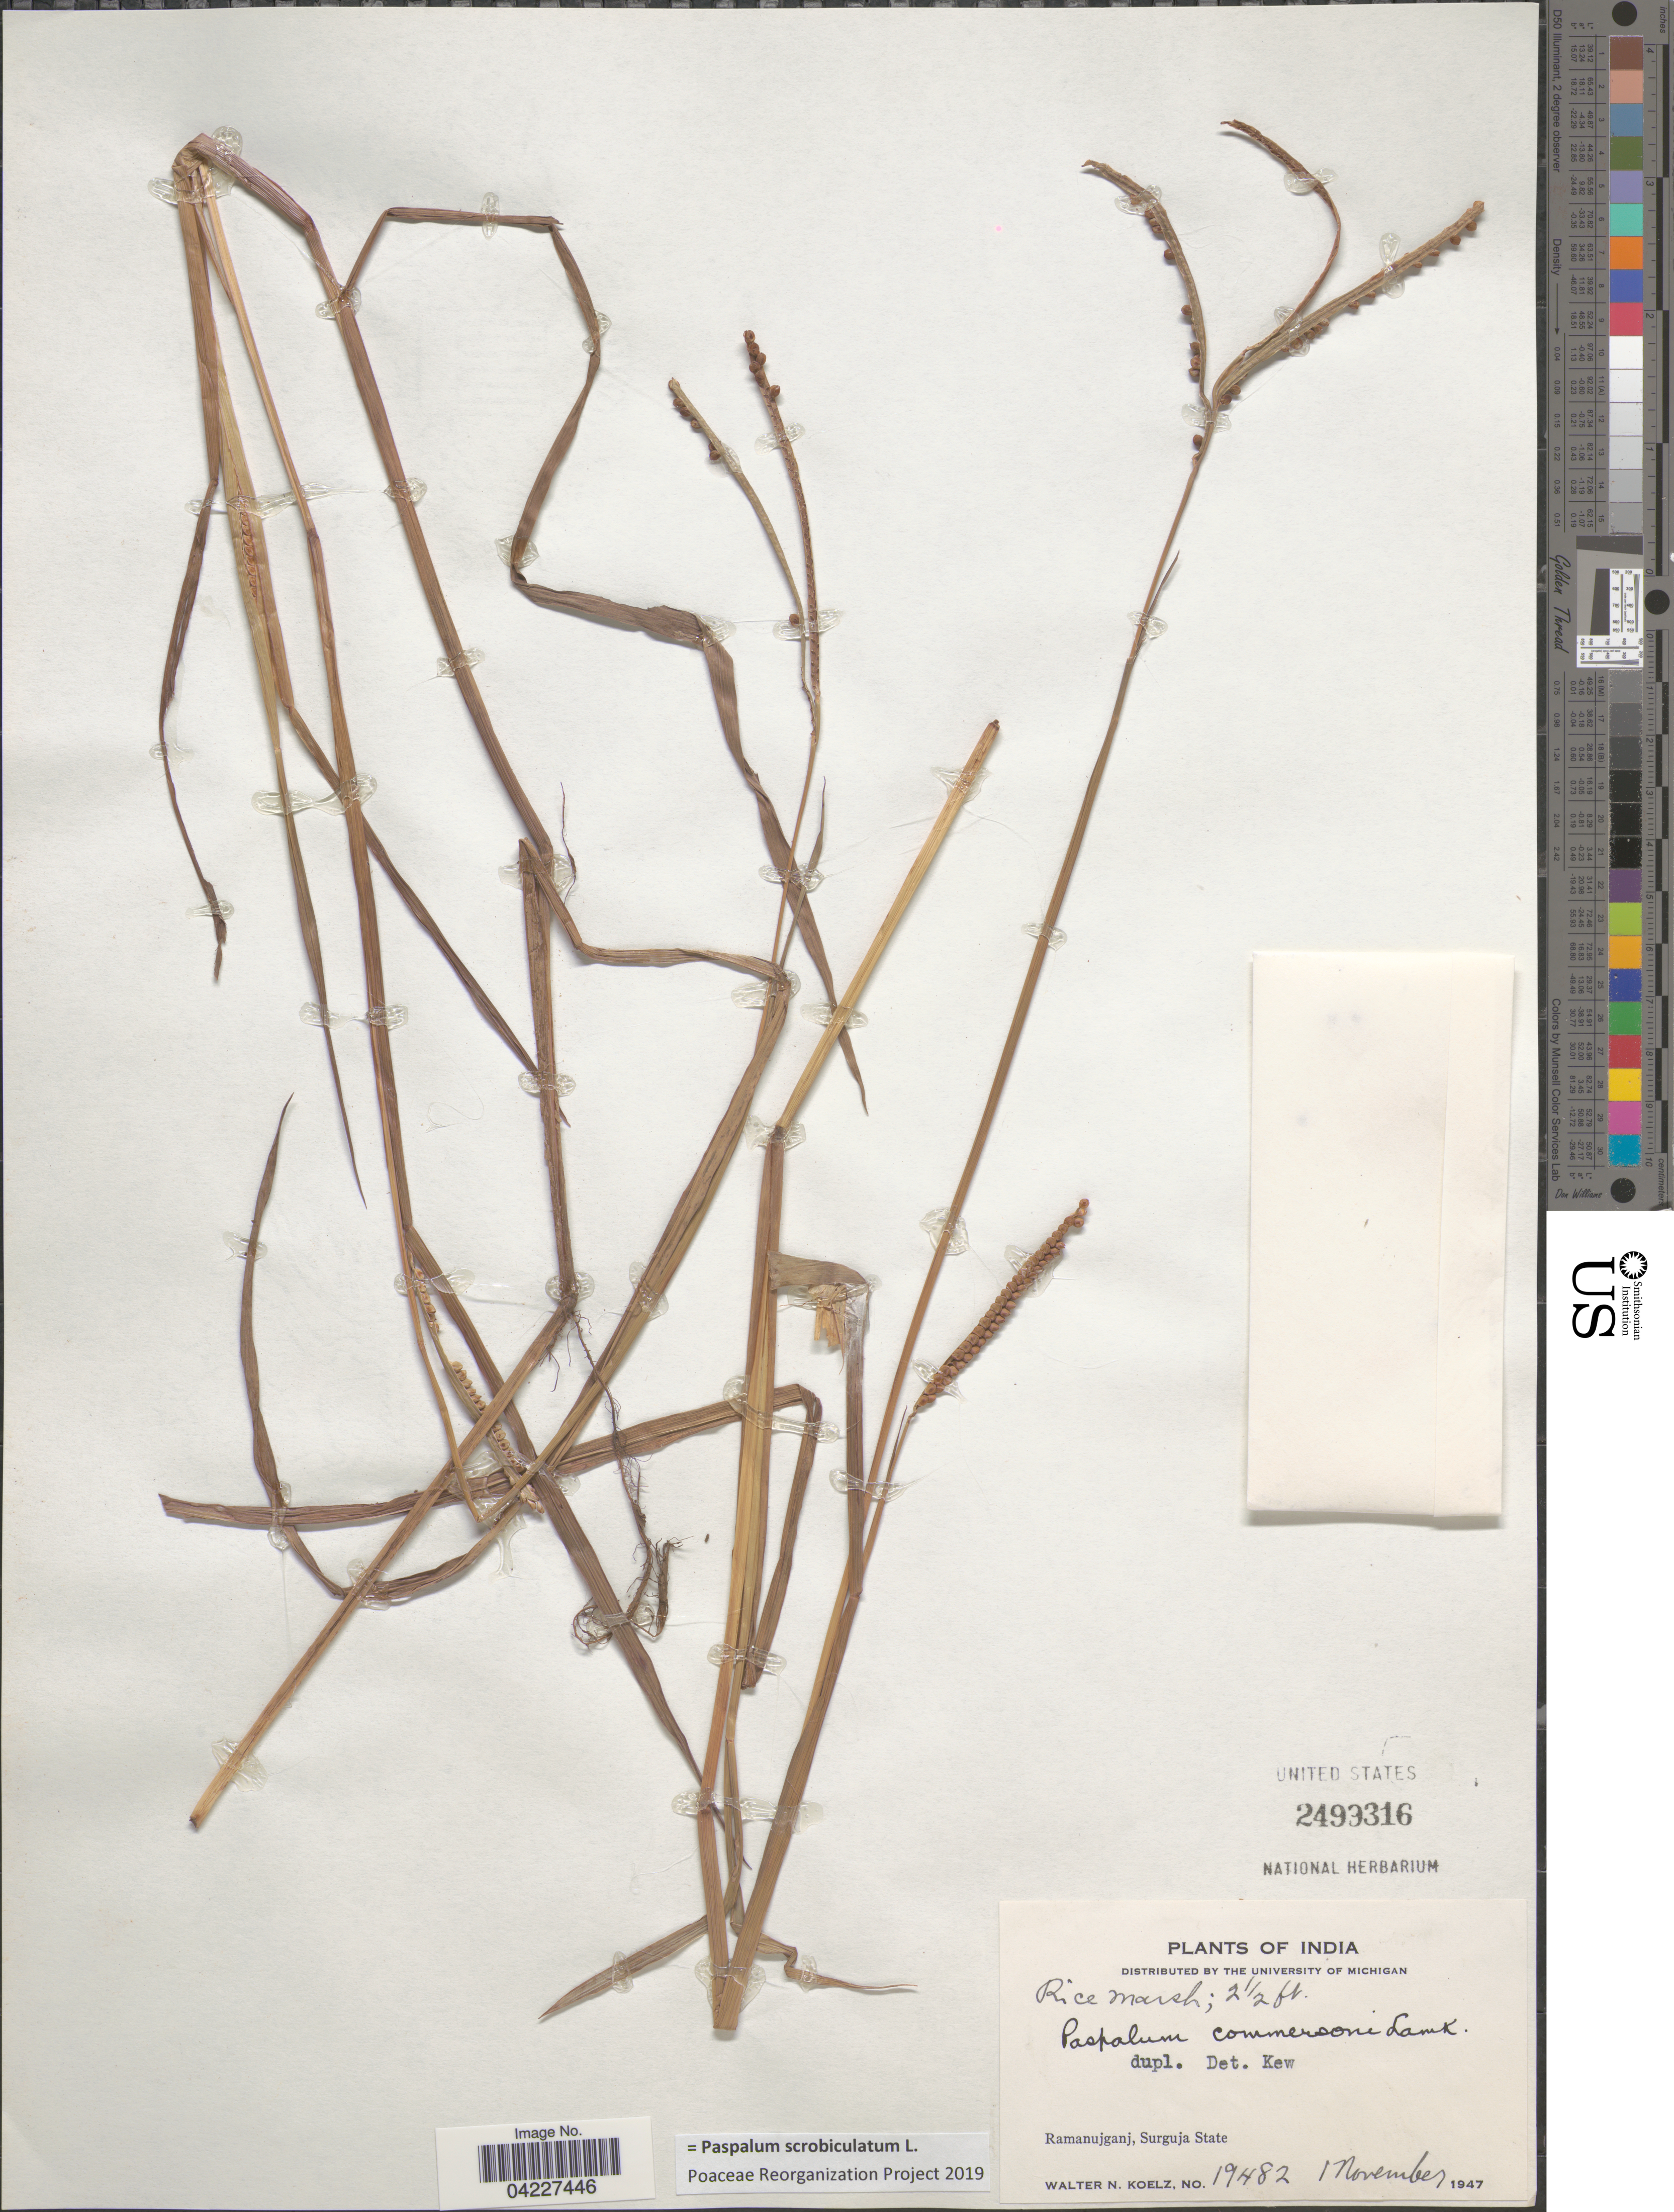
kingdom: Plantae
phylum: Tracheophyta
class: Liliopsida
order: Poales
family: Poaceae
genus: Paspalum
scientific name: Paspalum scrobiculatum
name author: L.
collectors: W. N. Koelz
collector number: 19482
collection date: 1947-11-01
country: India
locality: Ramanujganj, Surguja State.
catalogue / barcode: US 2499316